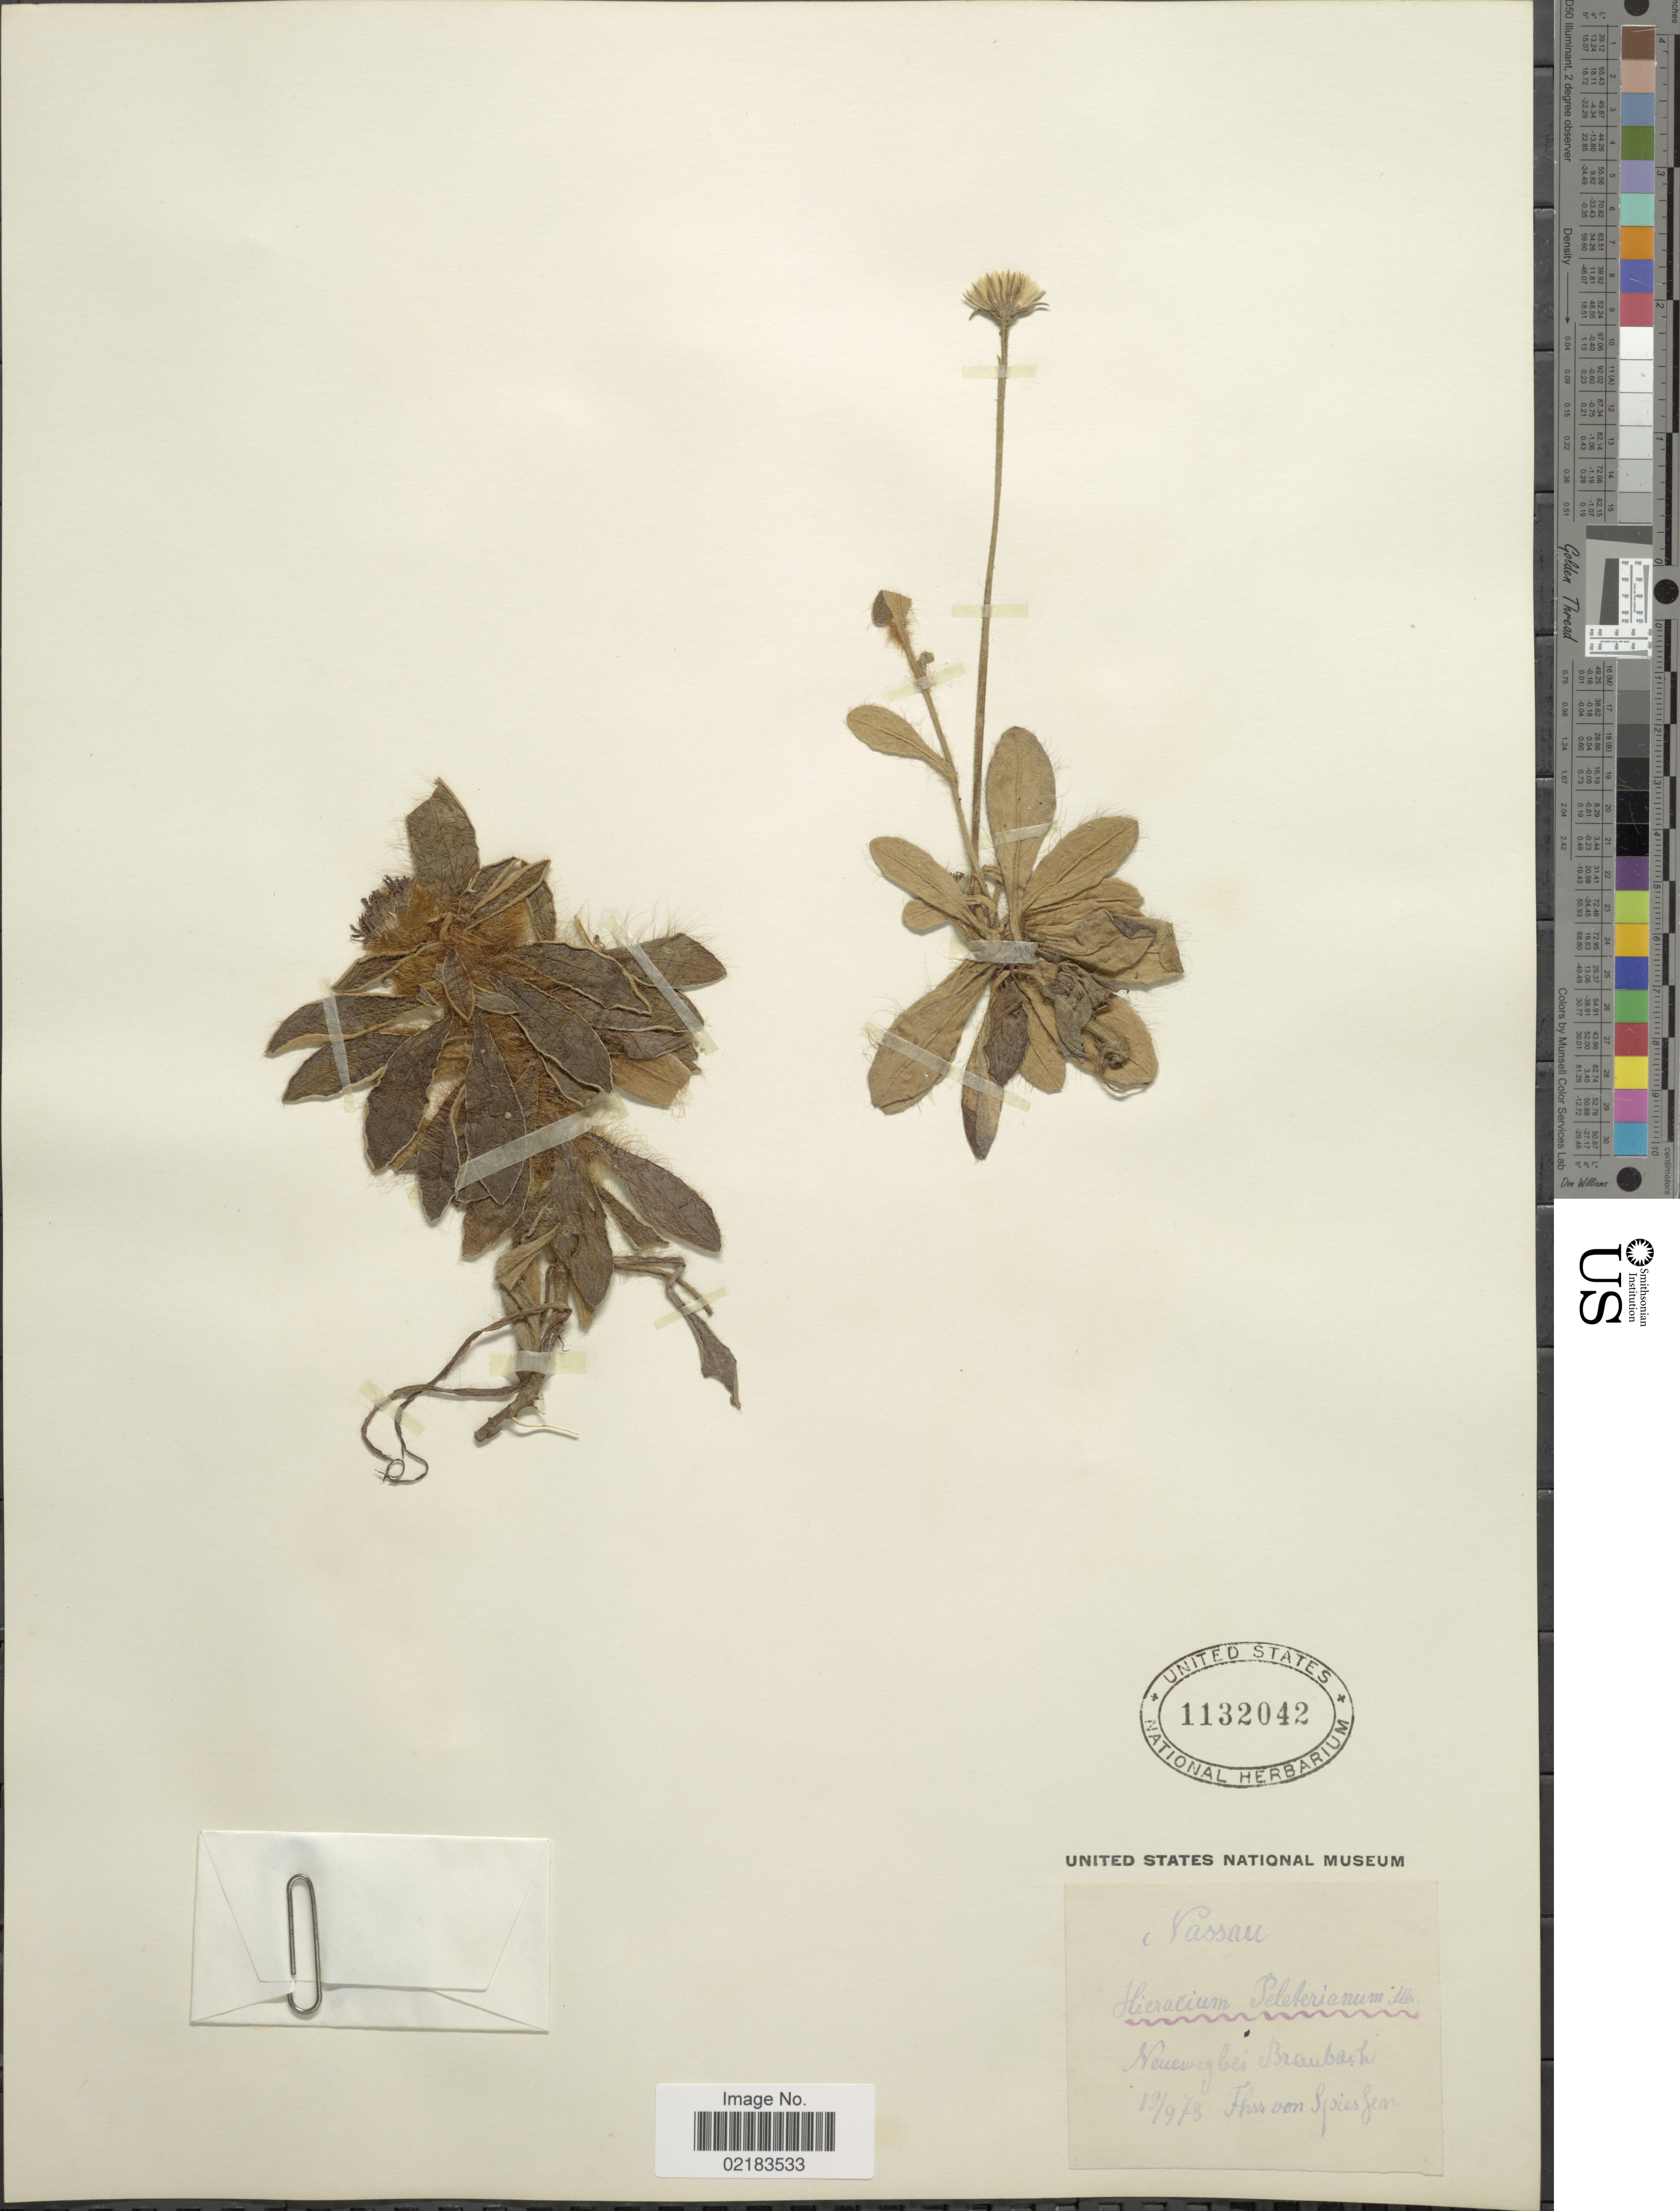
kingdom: Plantae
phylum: Tracheophyta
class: Magnoliopsida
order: Asterales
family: Asteraceae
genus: Pilosella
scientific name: Pilosella peleteriana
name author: (Mérat) F.W. Schultz & Sch. Bip.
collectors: T. Spiessen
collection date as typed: Transcribed d/m/y: 19/9/78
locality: Nassau, Neuweg bés Braubaih [interpreted]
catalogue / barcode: US 1132042